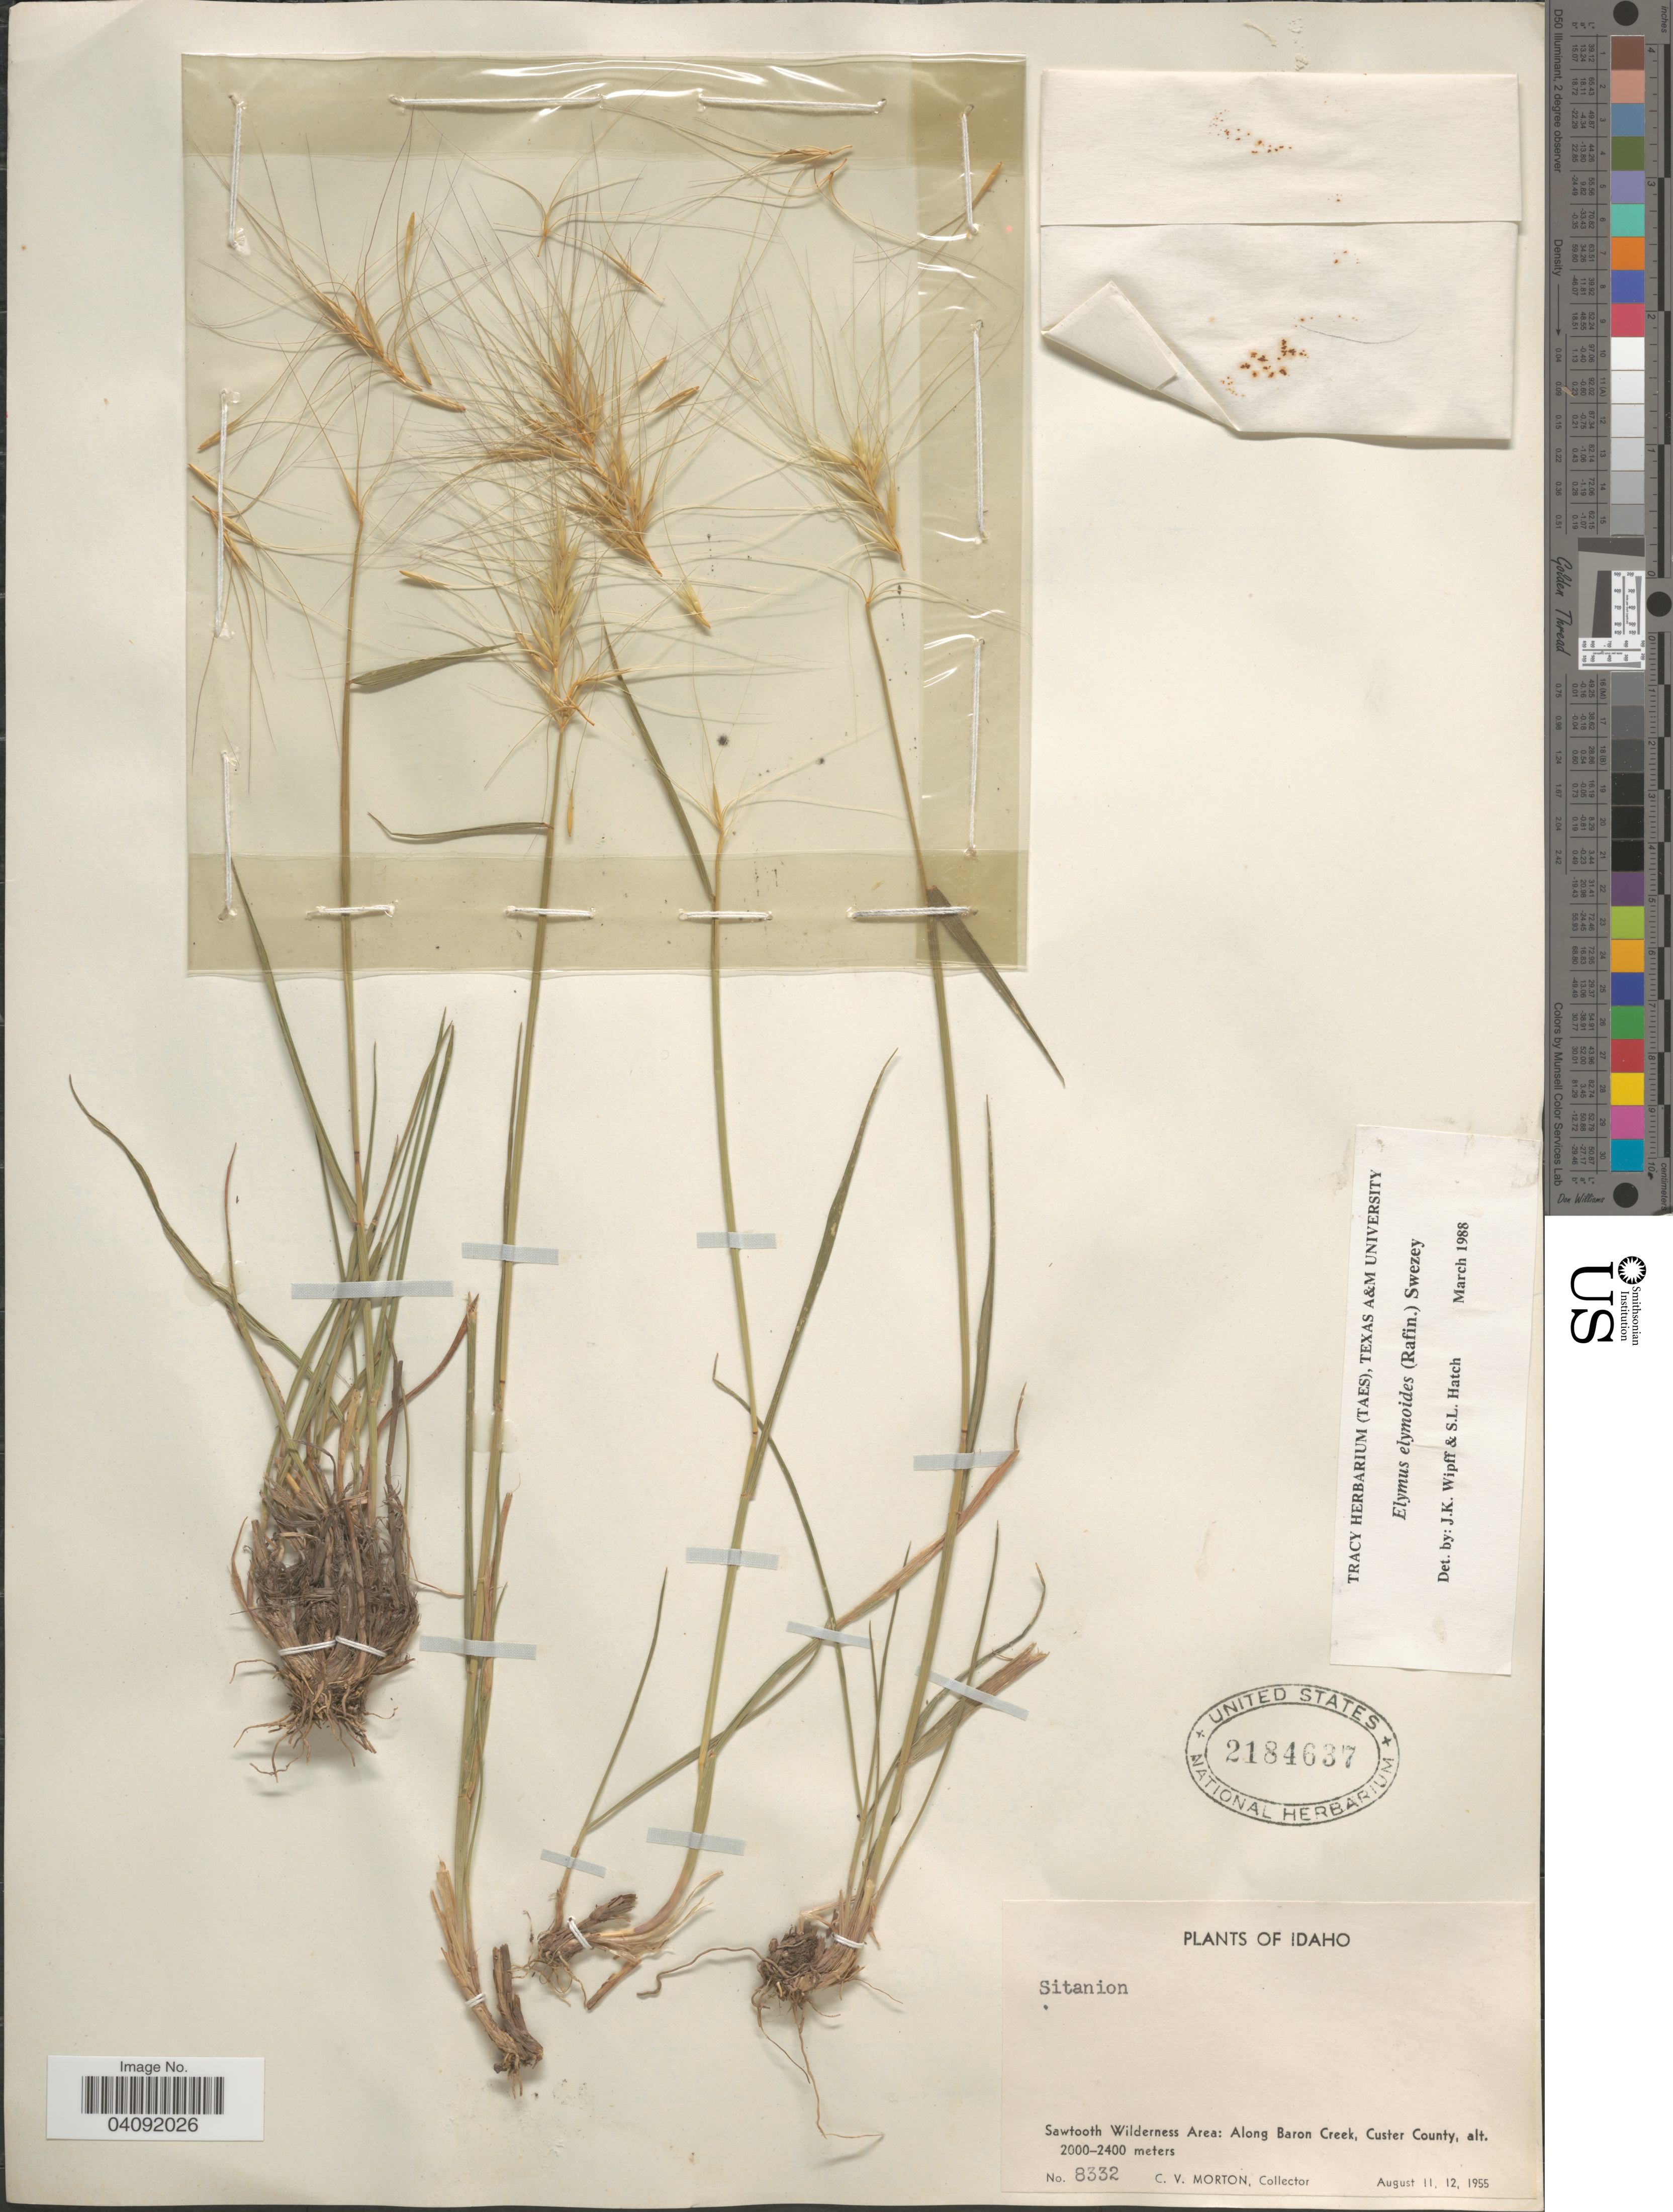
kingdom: Plantae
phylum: Tracheophyta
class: Liliopsida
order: Poales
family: Poaceae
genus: Elymus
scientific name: Elymus elymoides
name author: (Raf.) Swezey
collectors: C. V. Morton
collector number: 8332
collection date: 1955-08-11/1955-08-12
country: United States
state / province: Idaho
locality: Sawtooth Wilderness Area: Along Baron Creek, Custer County.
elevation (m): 2000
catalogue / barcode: US 2184637